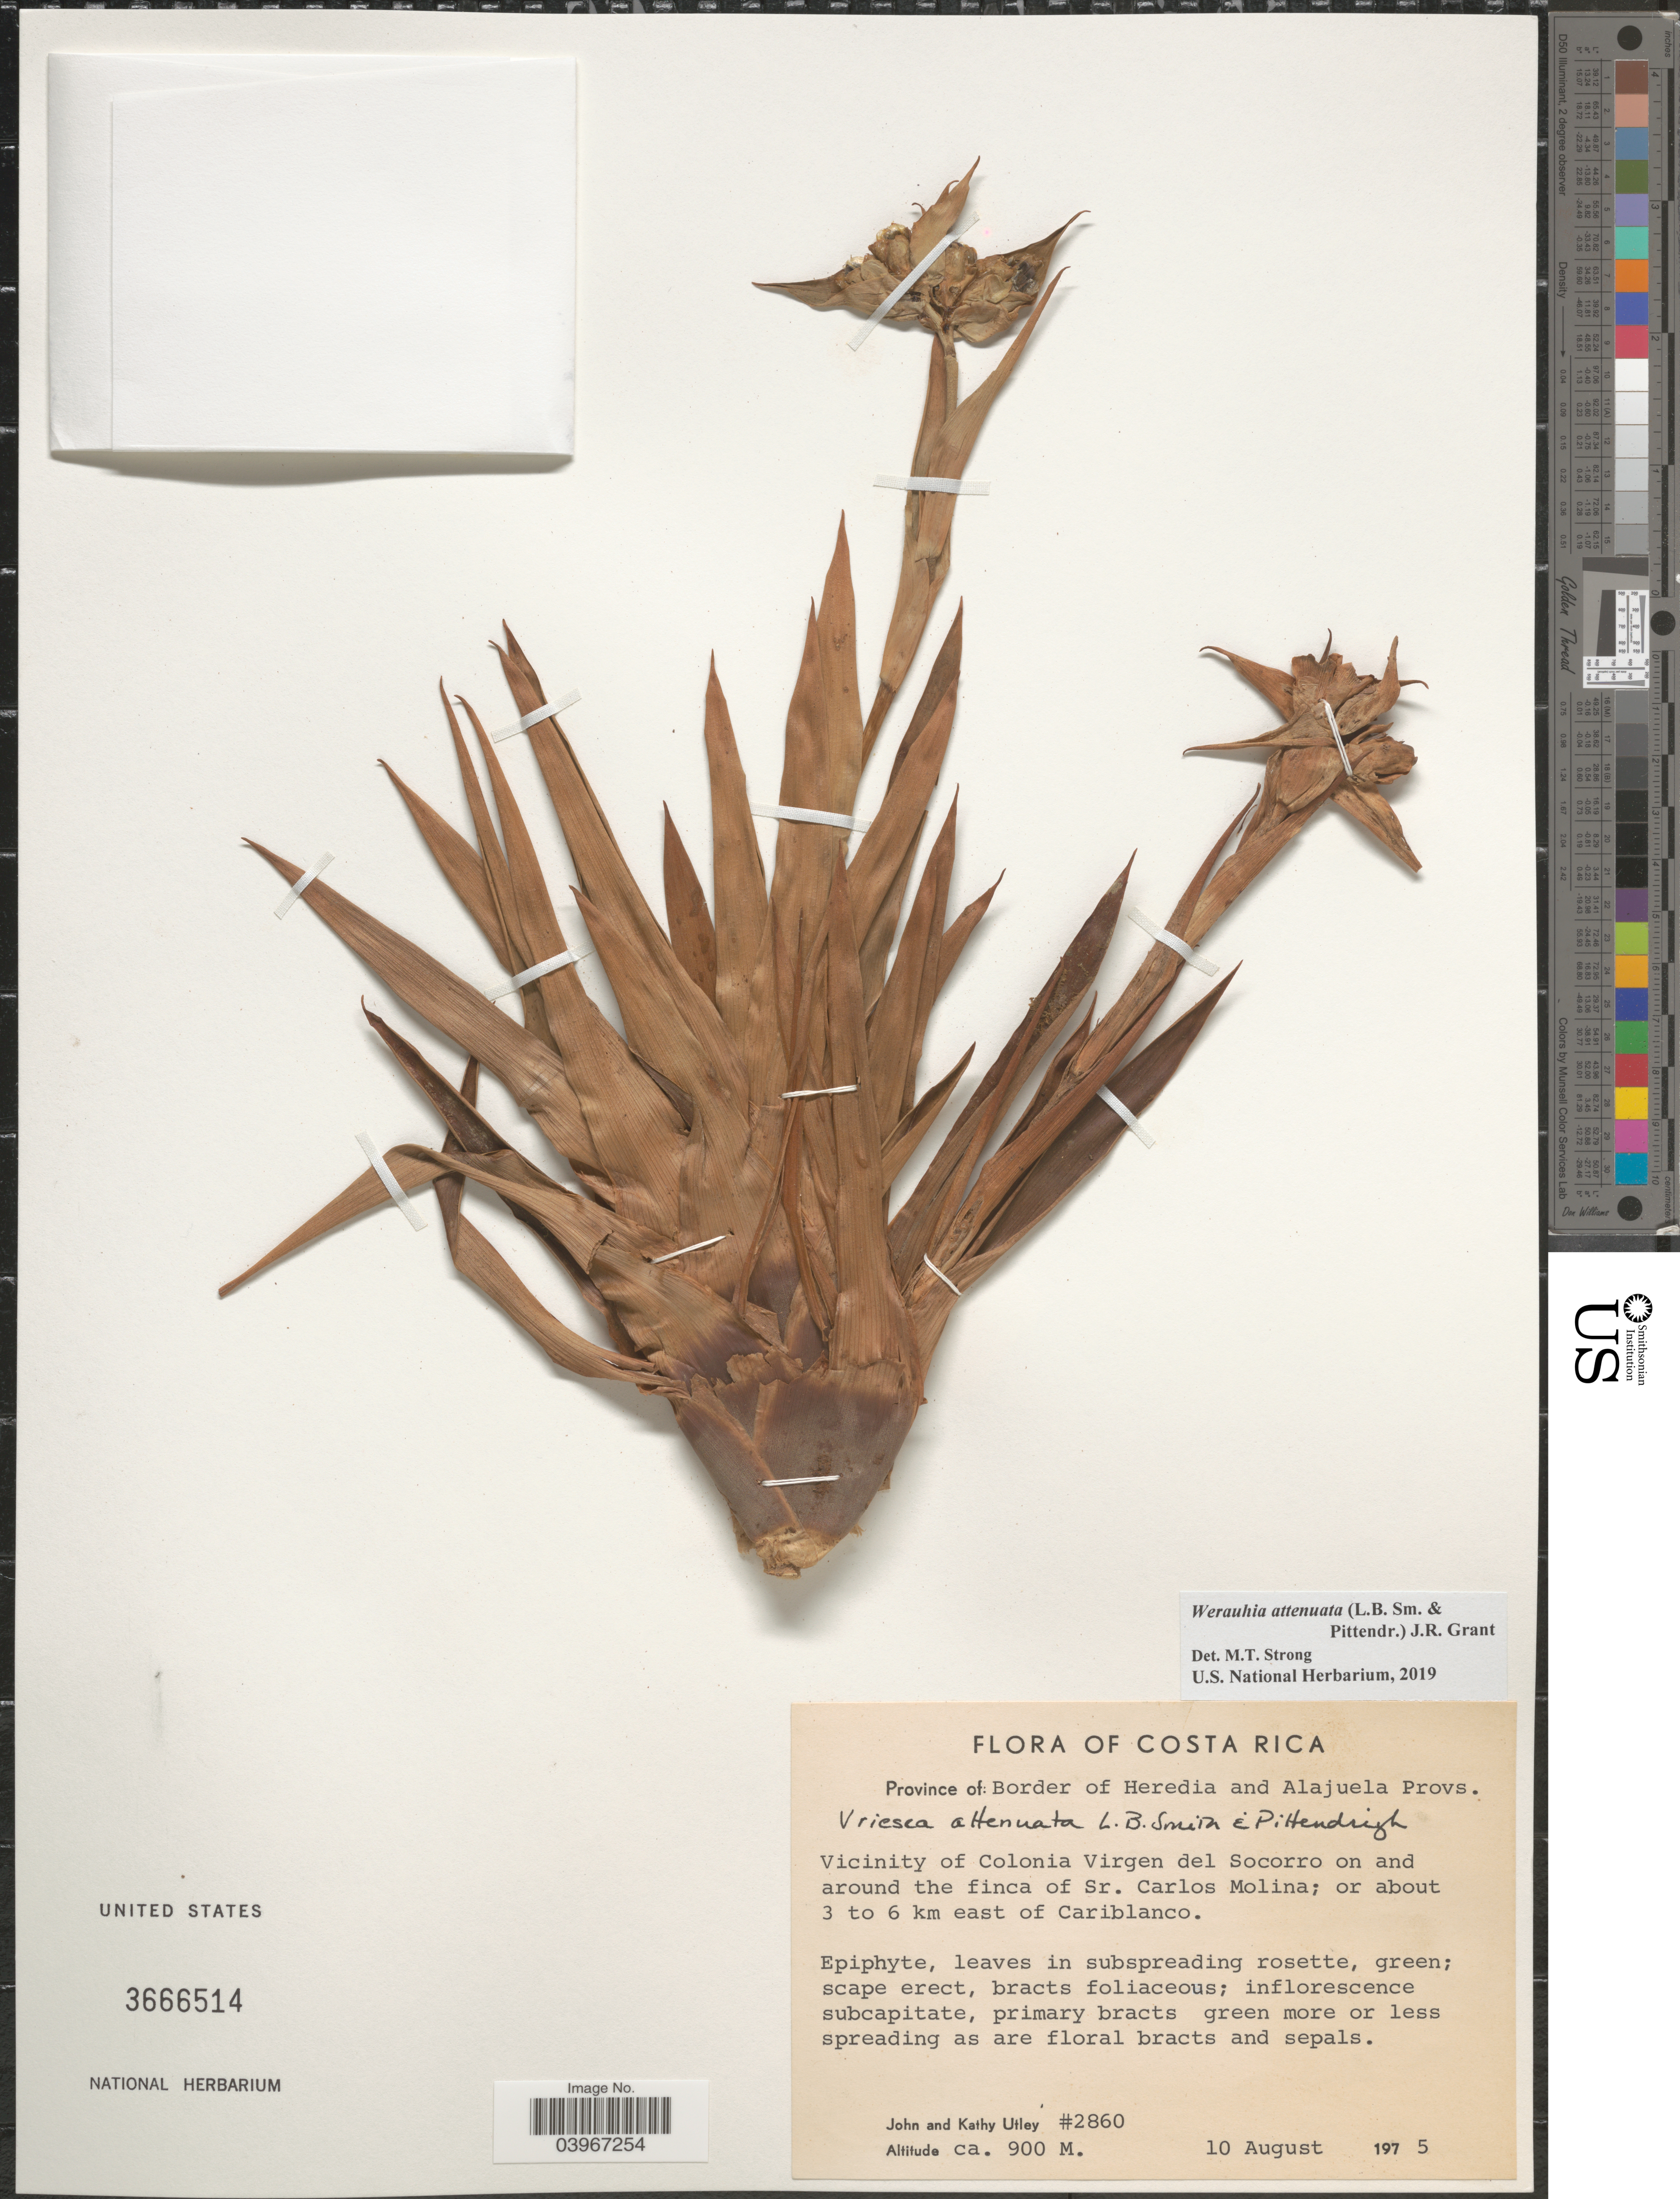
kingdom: Plantae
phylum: Tracheophyta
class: Liliopsida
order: Poales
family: Bromeliaceae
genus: Werauhia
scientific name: Werauhia attenuata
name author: (L.B. Sm. & Pittendr.) J.R. Grant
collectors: J. F. Utley & K. Burt-Utley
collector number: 2860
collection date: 1975-08-10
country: Costa Rica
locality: Province of: Border of Heredia and Alajuela Provs. Vicinity of Colonia Virgen del Socorro on and around the finca of Sr. Carlos Molina; or about 3 to 6 km east of Cariblanco.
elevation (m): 900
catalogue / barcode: US 3666514